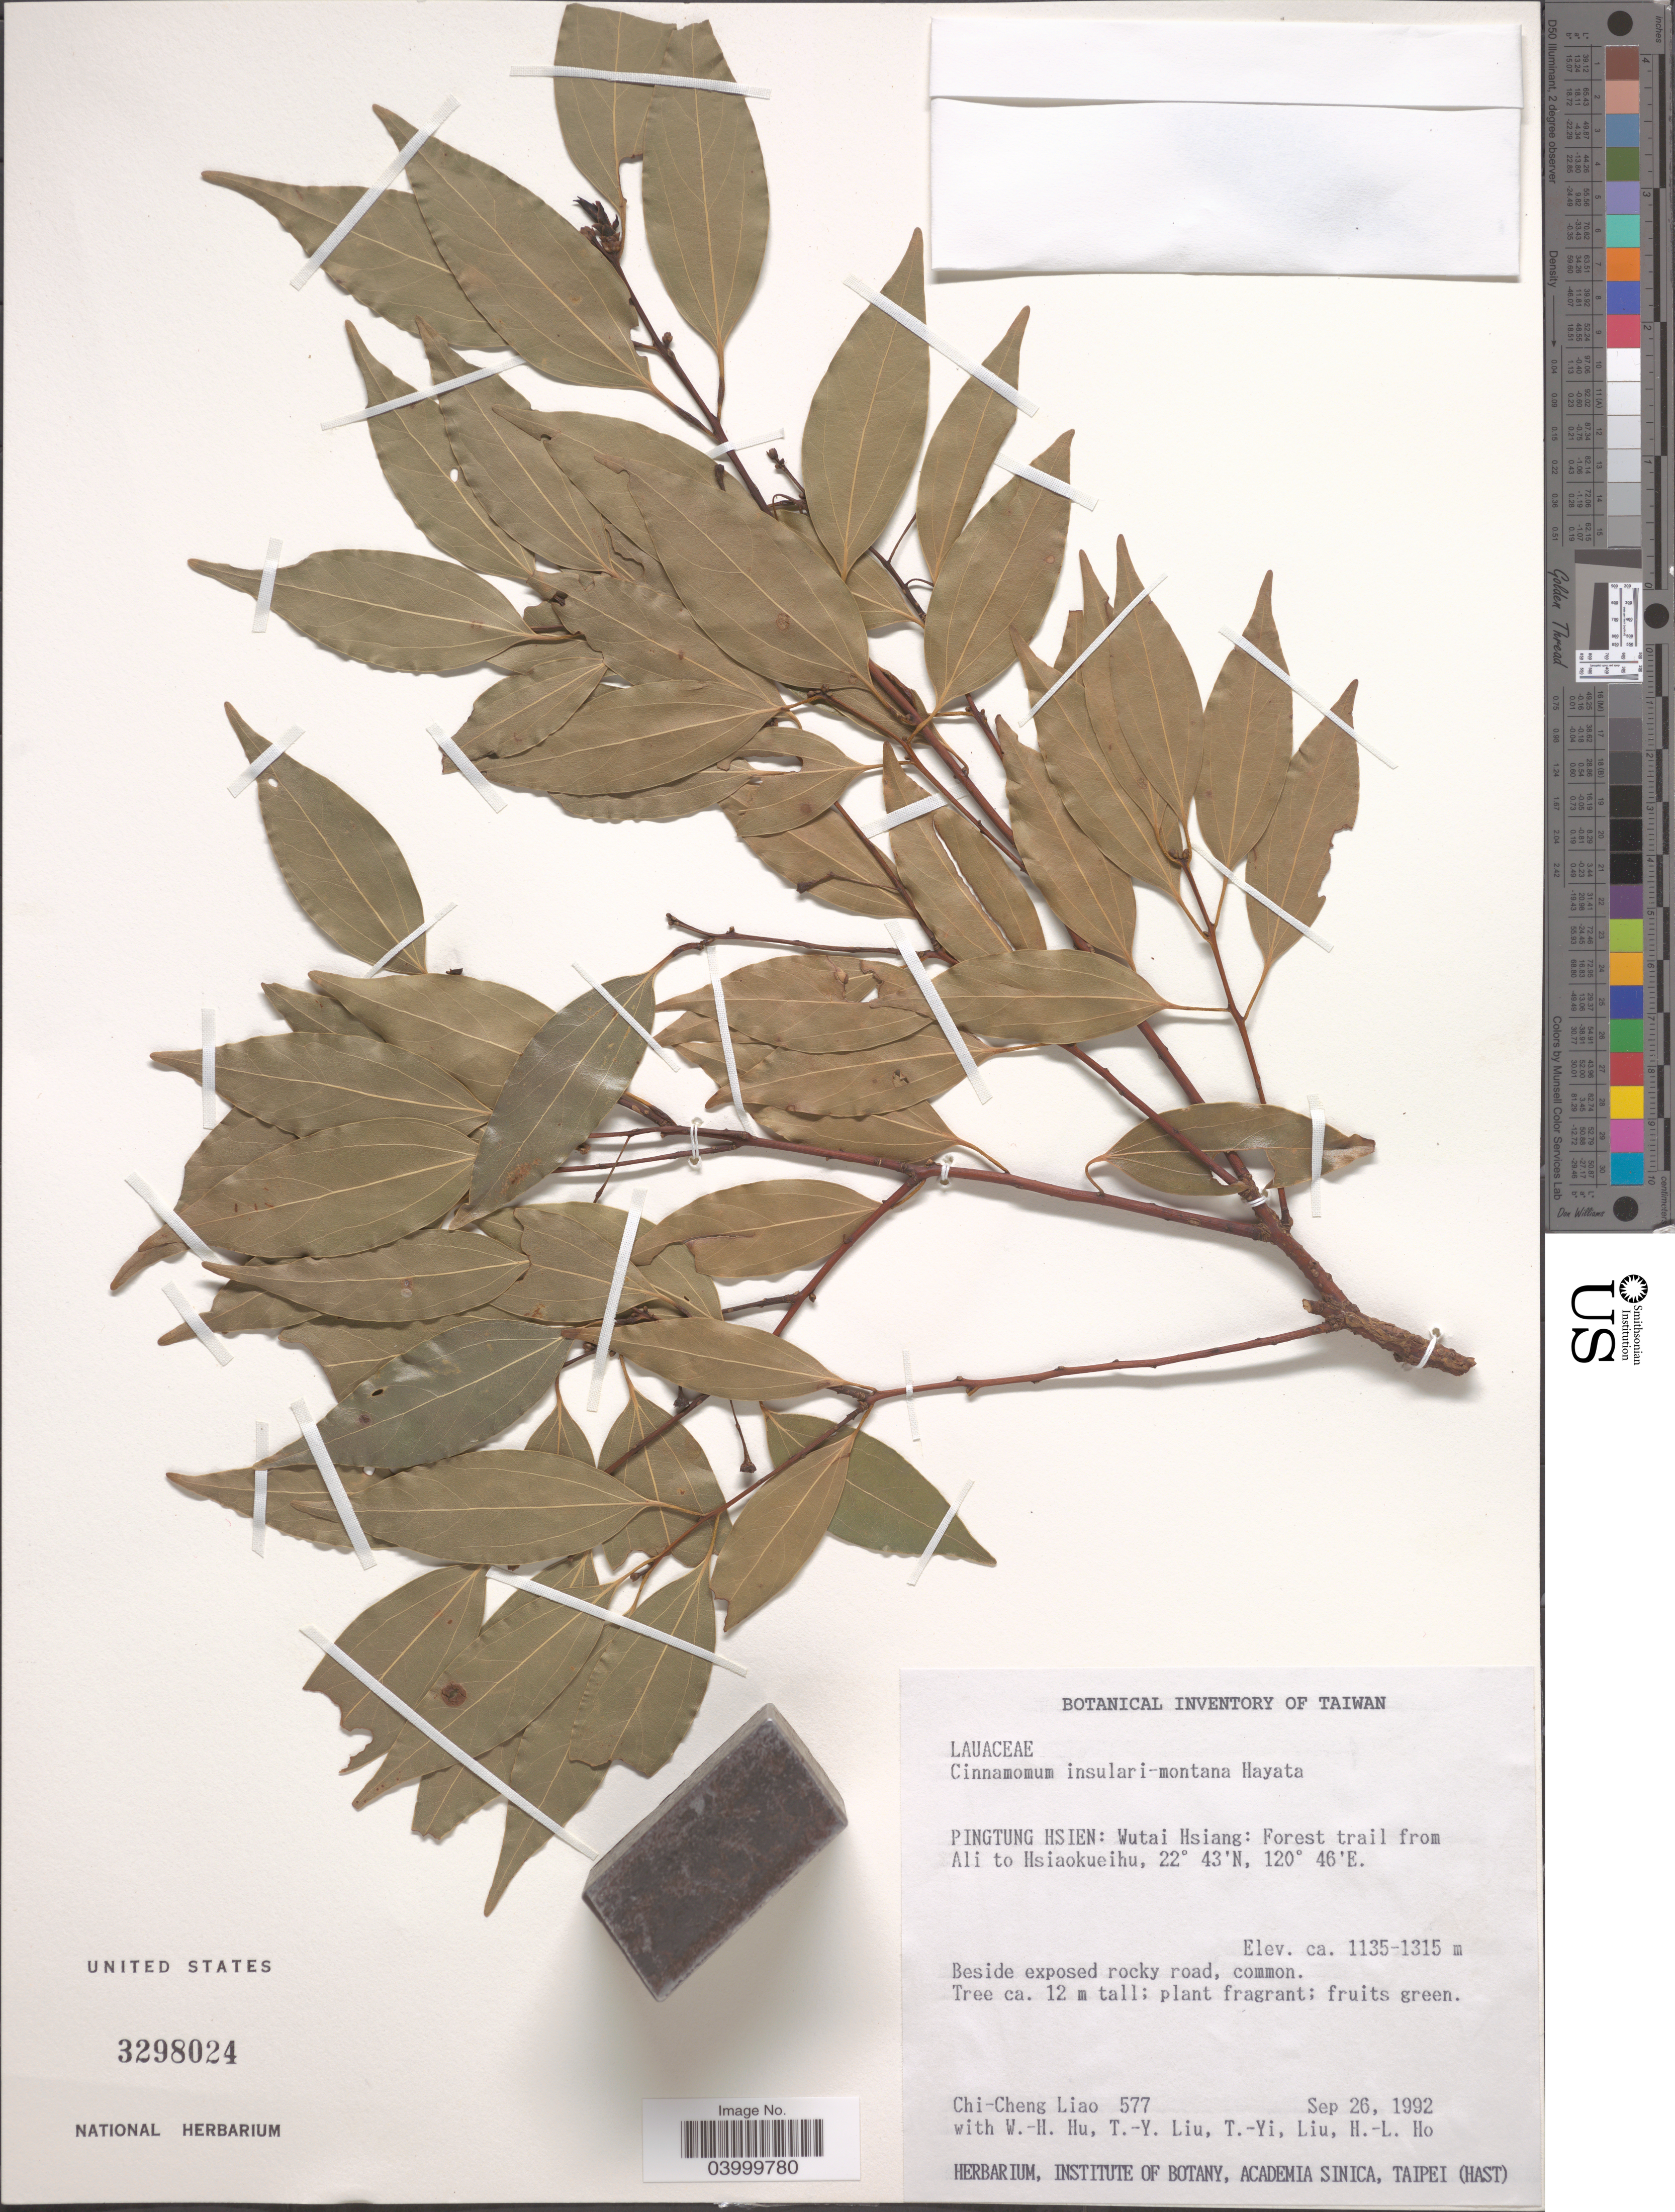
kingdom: Plantae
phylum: Tracheophyta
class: Magnoliopsida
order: Laurales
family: Lauraceae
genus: Cinnamomum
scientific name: Cinnamomum insularimontanum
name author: Hayata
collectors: C. Liao, W. H. Hu, T. Y. Liu, T. Liu & H. Ho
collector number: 577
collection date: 1992-09-26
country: Taiwan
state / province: Pingtung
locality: Pingtung Hsien: Wutai Hsiang: Forest trail from Ali to Hsiaokueihu.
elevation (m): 1135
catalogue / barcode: US 3298024